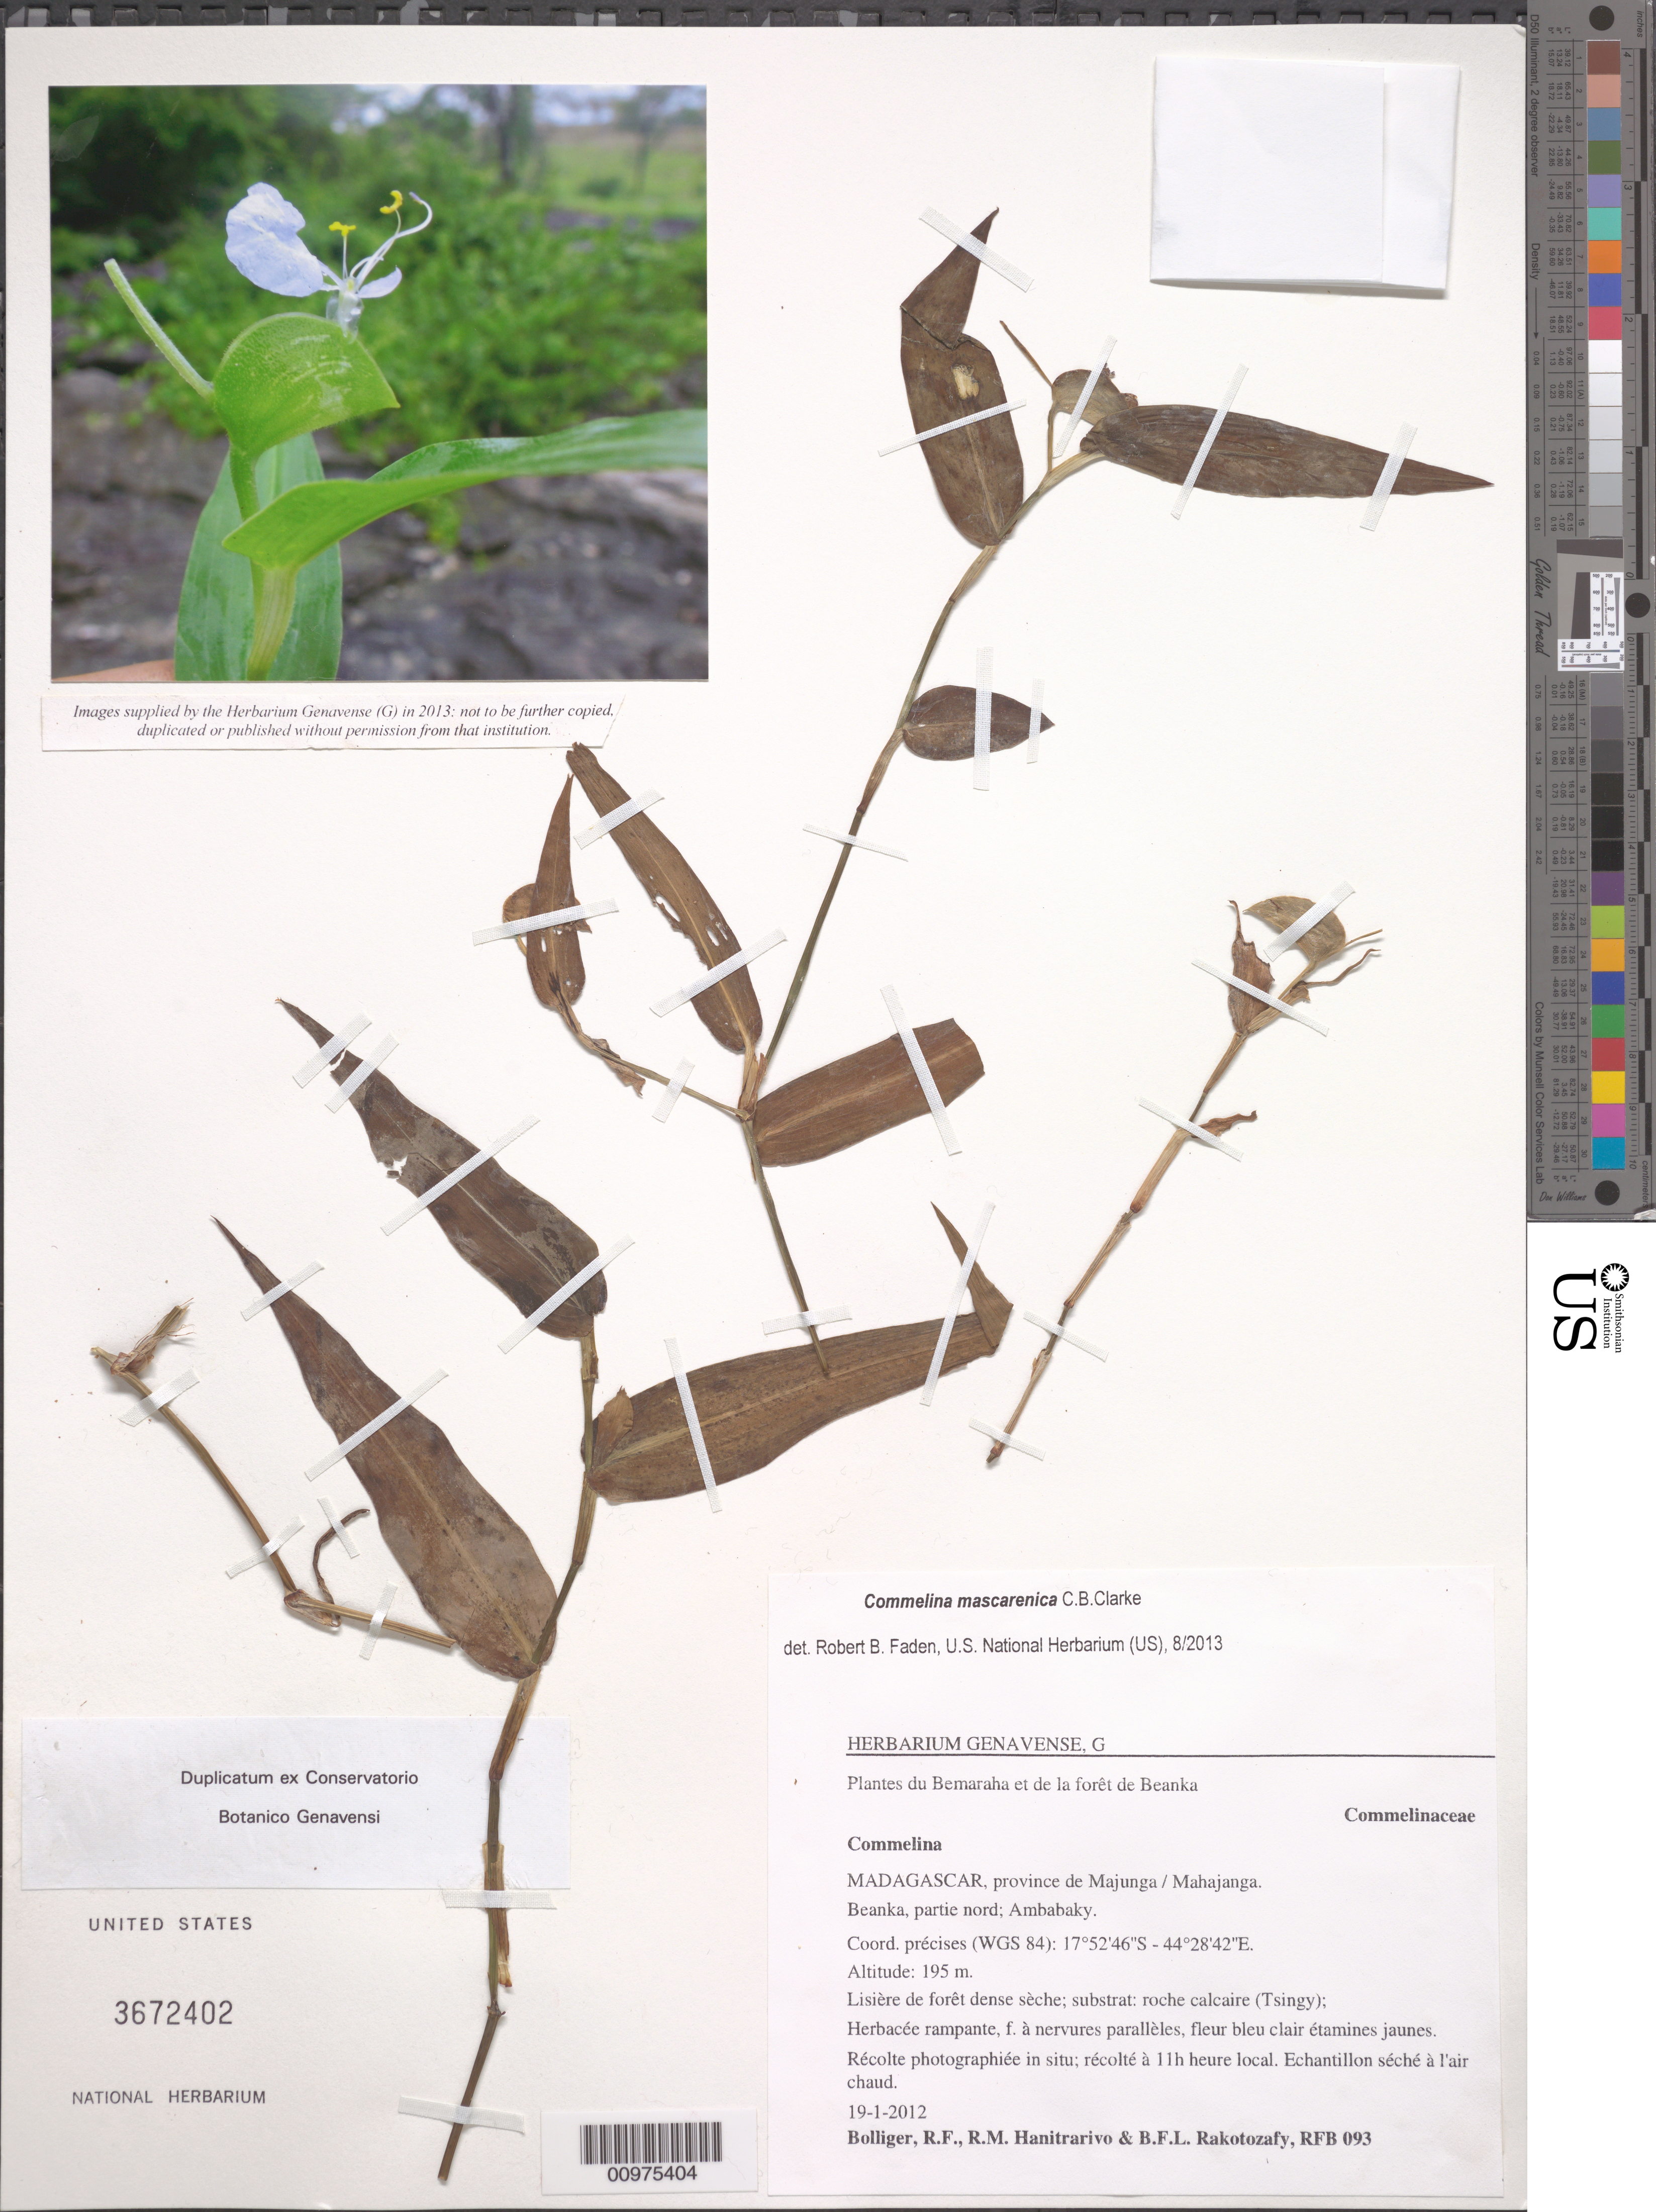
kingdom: Plantae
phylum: Tracheophyta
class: Liliopsida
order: Commelinales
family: Commelinaceae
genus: Commelina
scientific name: Commelina mascarenica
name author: C.B. Clarke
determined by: Faden, Robert B., (US), Smithsonian Institution - National Museum of Natural History (UNITED STATES)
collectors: R. Bolliger et al.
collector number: RFB 093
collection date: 2012-01-19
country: Madagascar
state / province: Melaky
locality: Beanka. Ambabaky.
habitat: Lisière de forêt dense sèche; substrat: roche calcaire (Tsingy);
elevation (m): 195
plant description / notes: Photos on the sheet.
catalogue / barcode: US 3672402